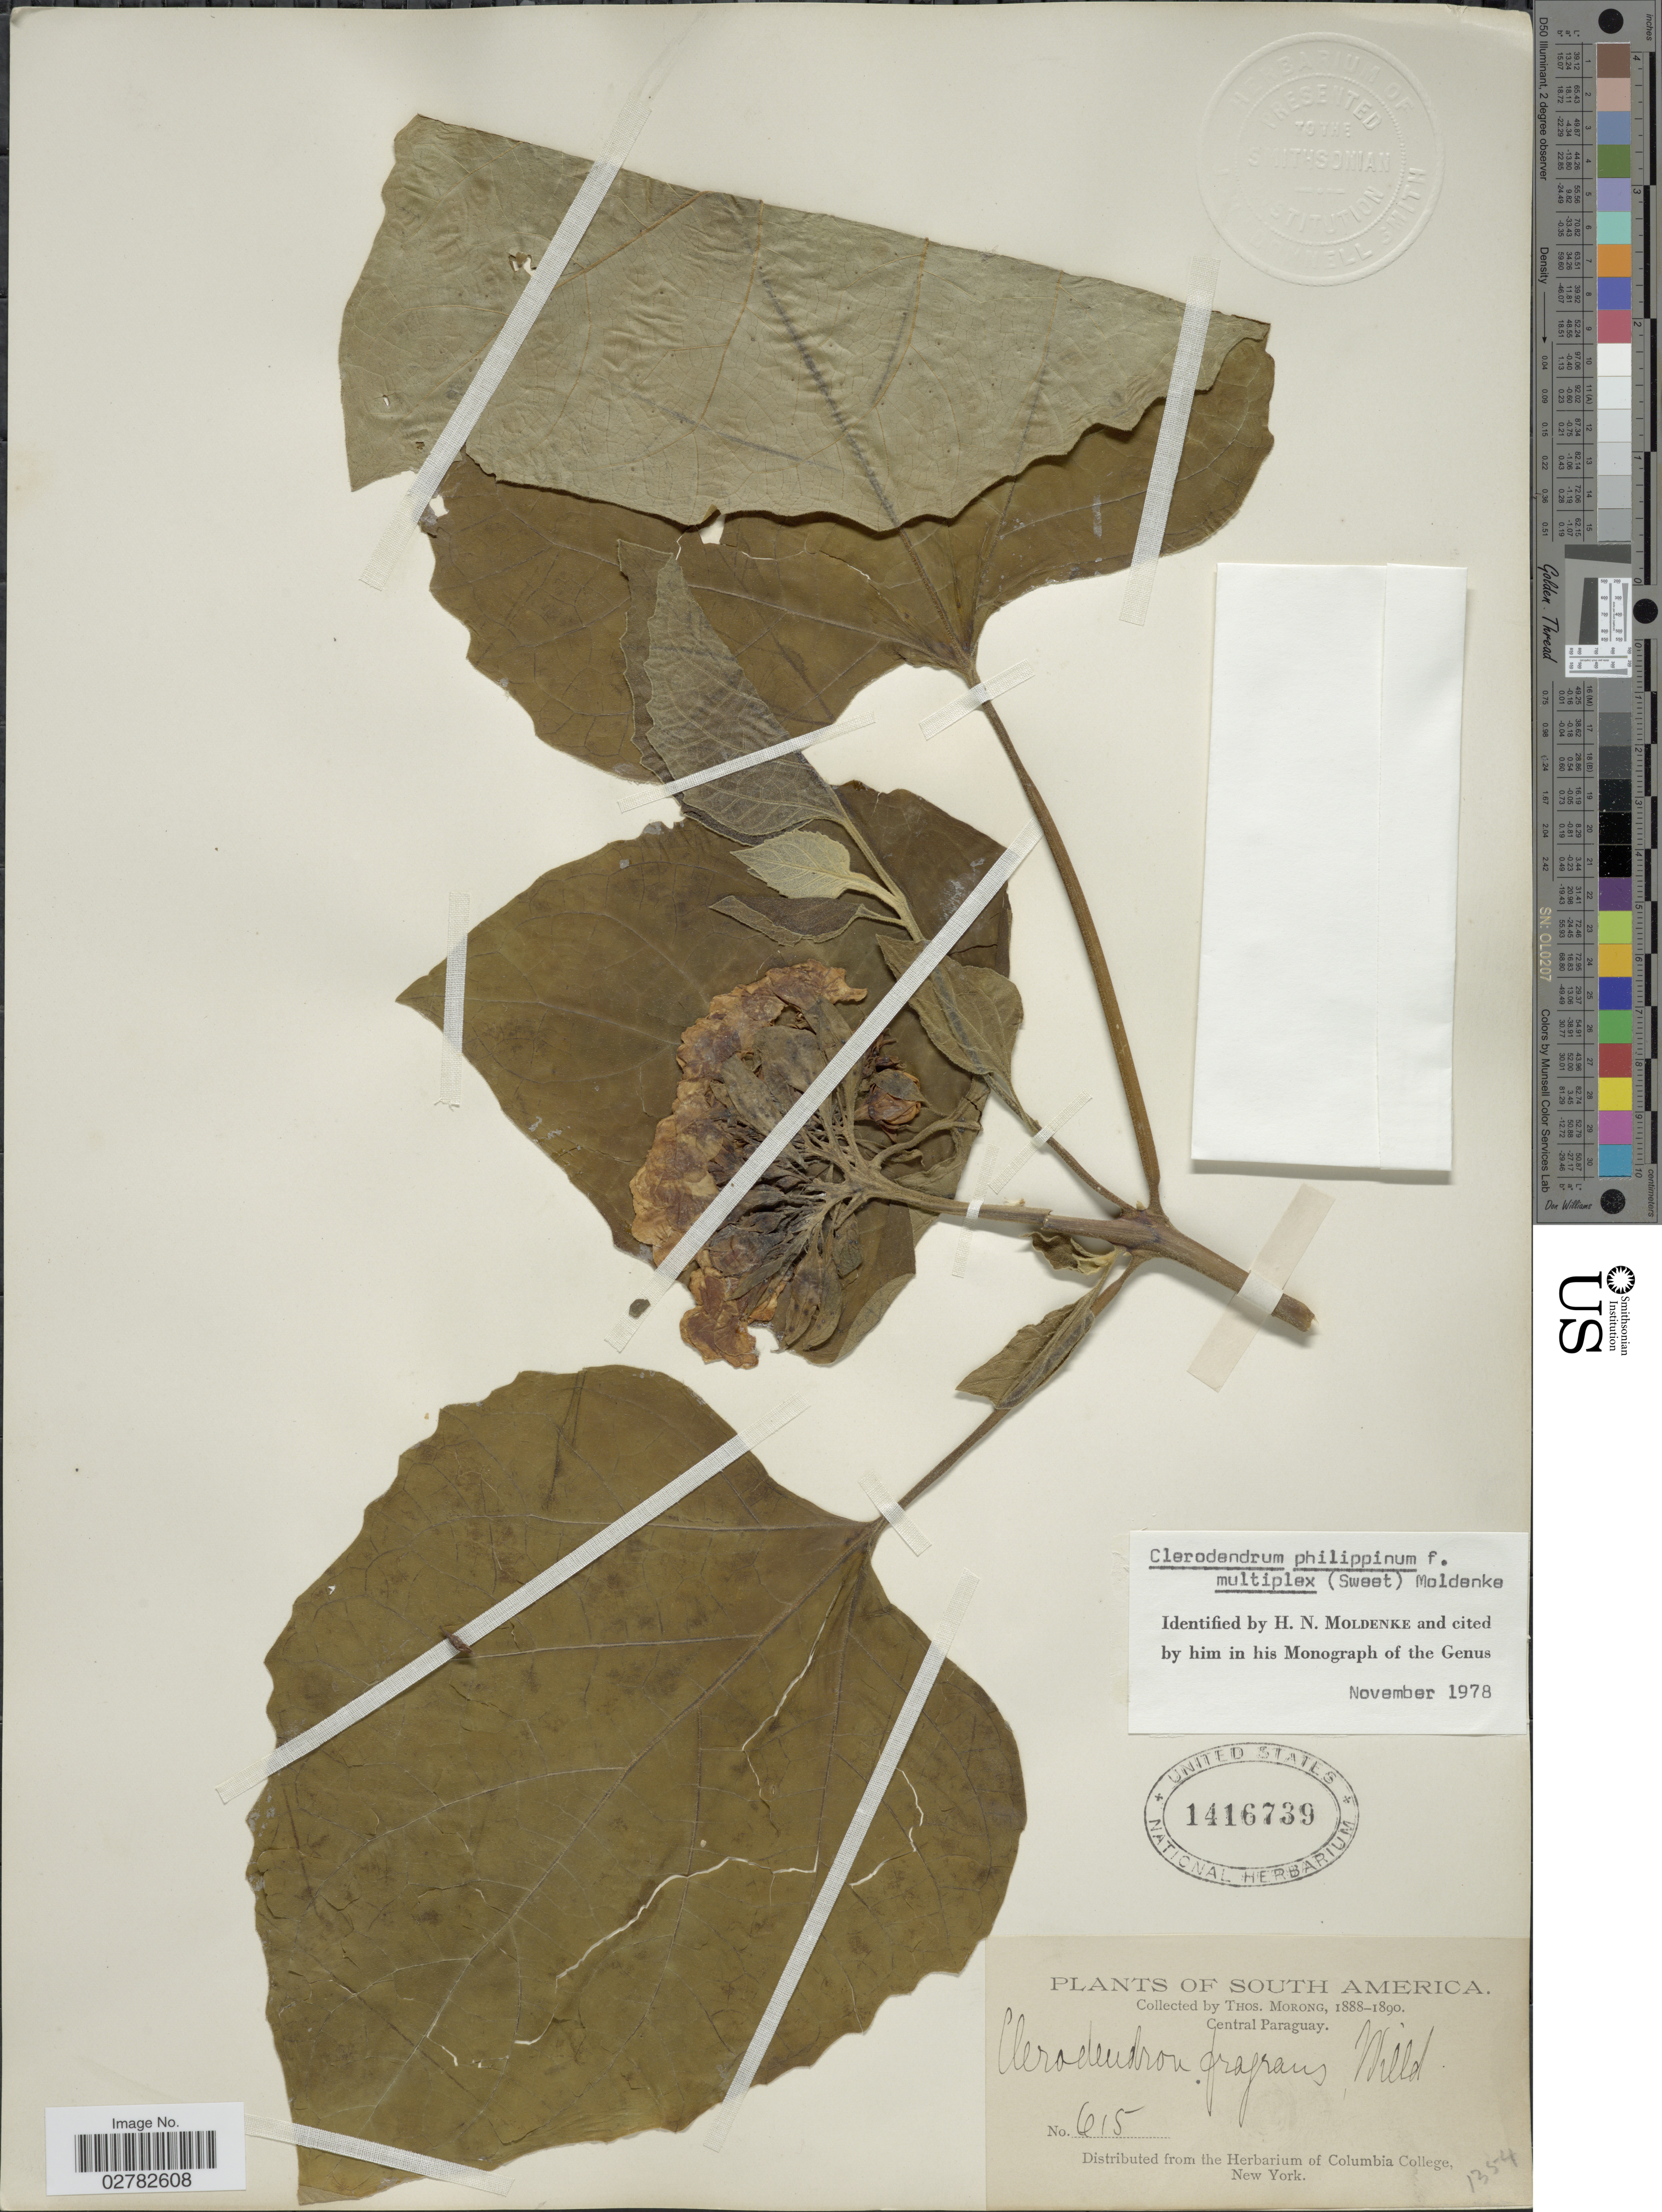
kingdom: Plantae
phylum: Tracheophyta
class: Magnoliopsida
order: Lamiales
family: Lamiaceae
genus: Clerodendrum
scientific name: Clerodendrum philippinum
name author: Schauer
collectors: ex herb. T. Morong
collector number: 615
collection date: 1888/1890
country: Paraguay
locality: Central Paraguay.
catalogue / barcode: US 1416739